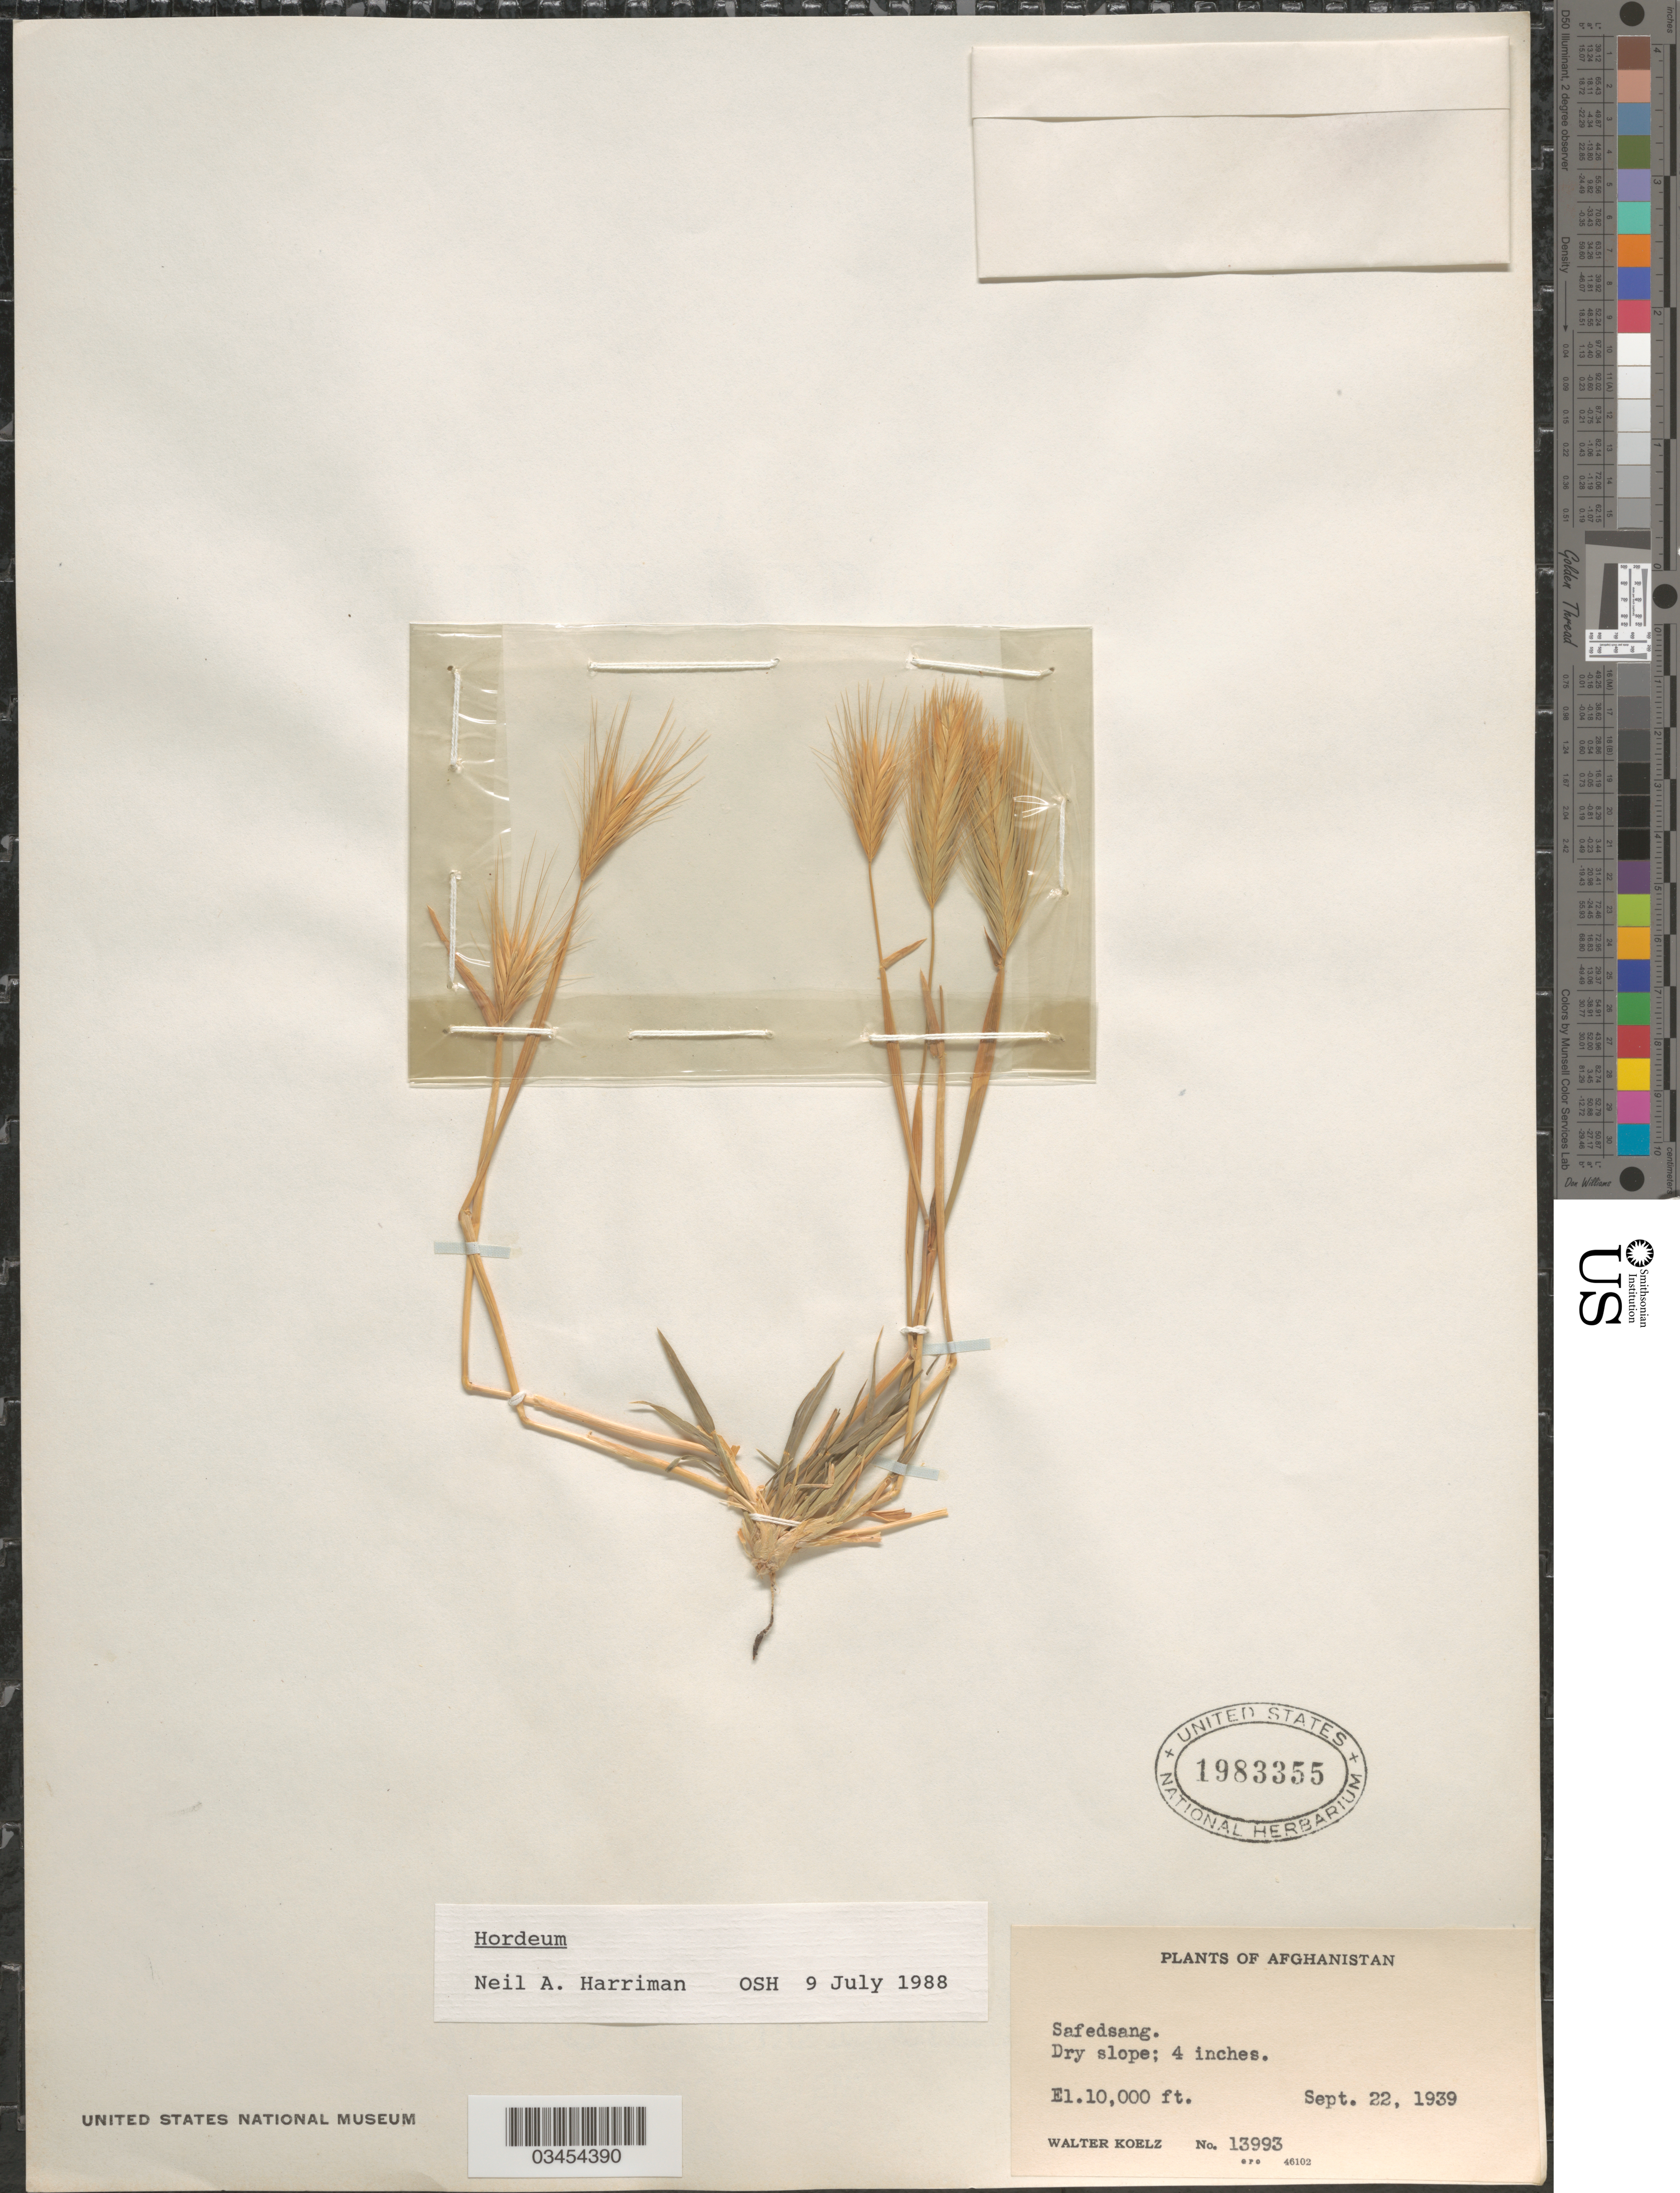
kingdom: Plantae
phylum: Tracheophyta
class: Liliopsida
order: Poales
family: Poaceae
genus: Hordeum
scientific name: Hordeum sp.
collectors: W. N. Koelz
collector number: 13993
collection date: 1939-09-22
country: Afghanistan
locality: Safedsang.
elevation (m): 3048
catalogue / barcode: US 1983355